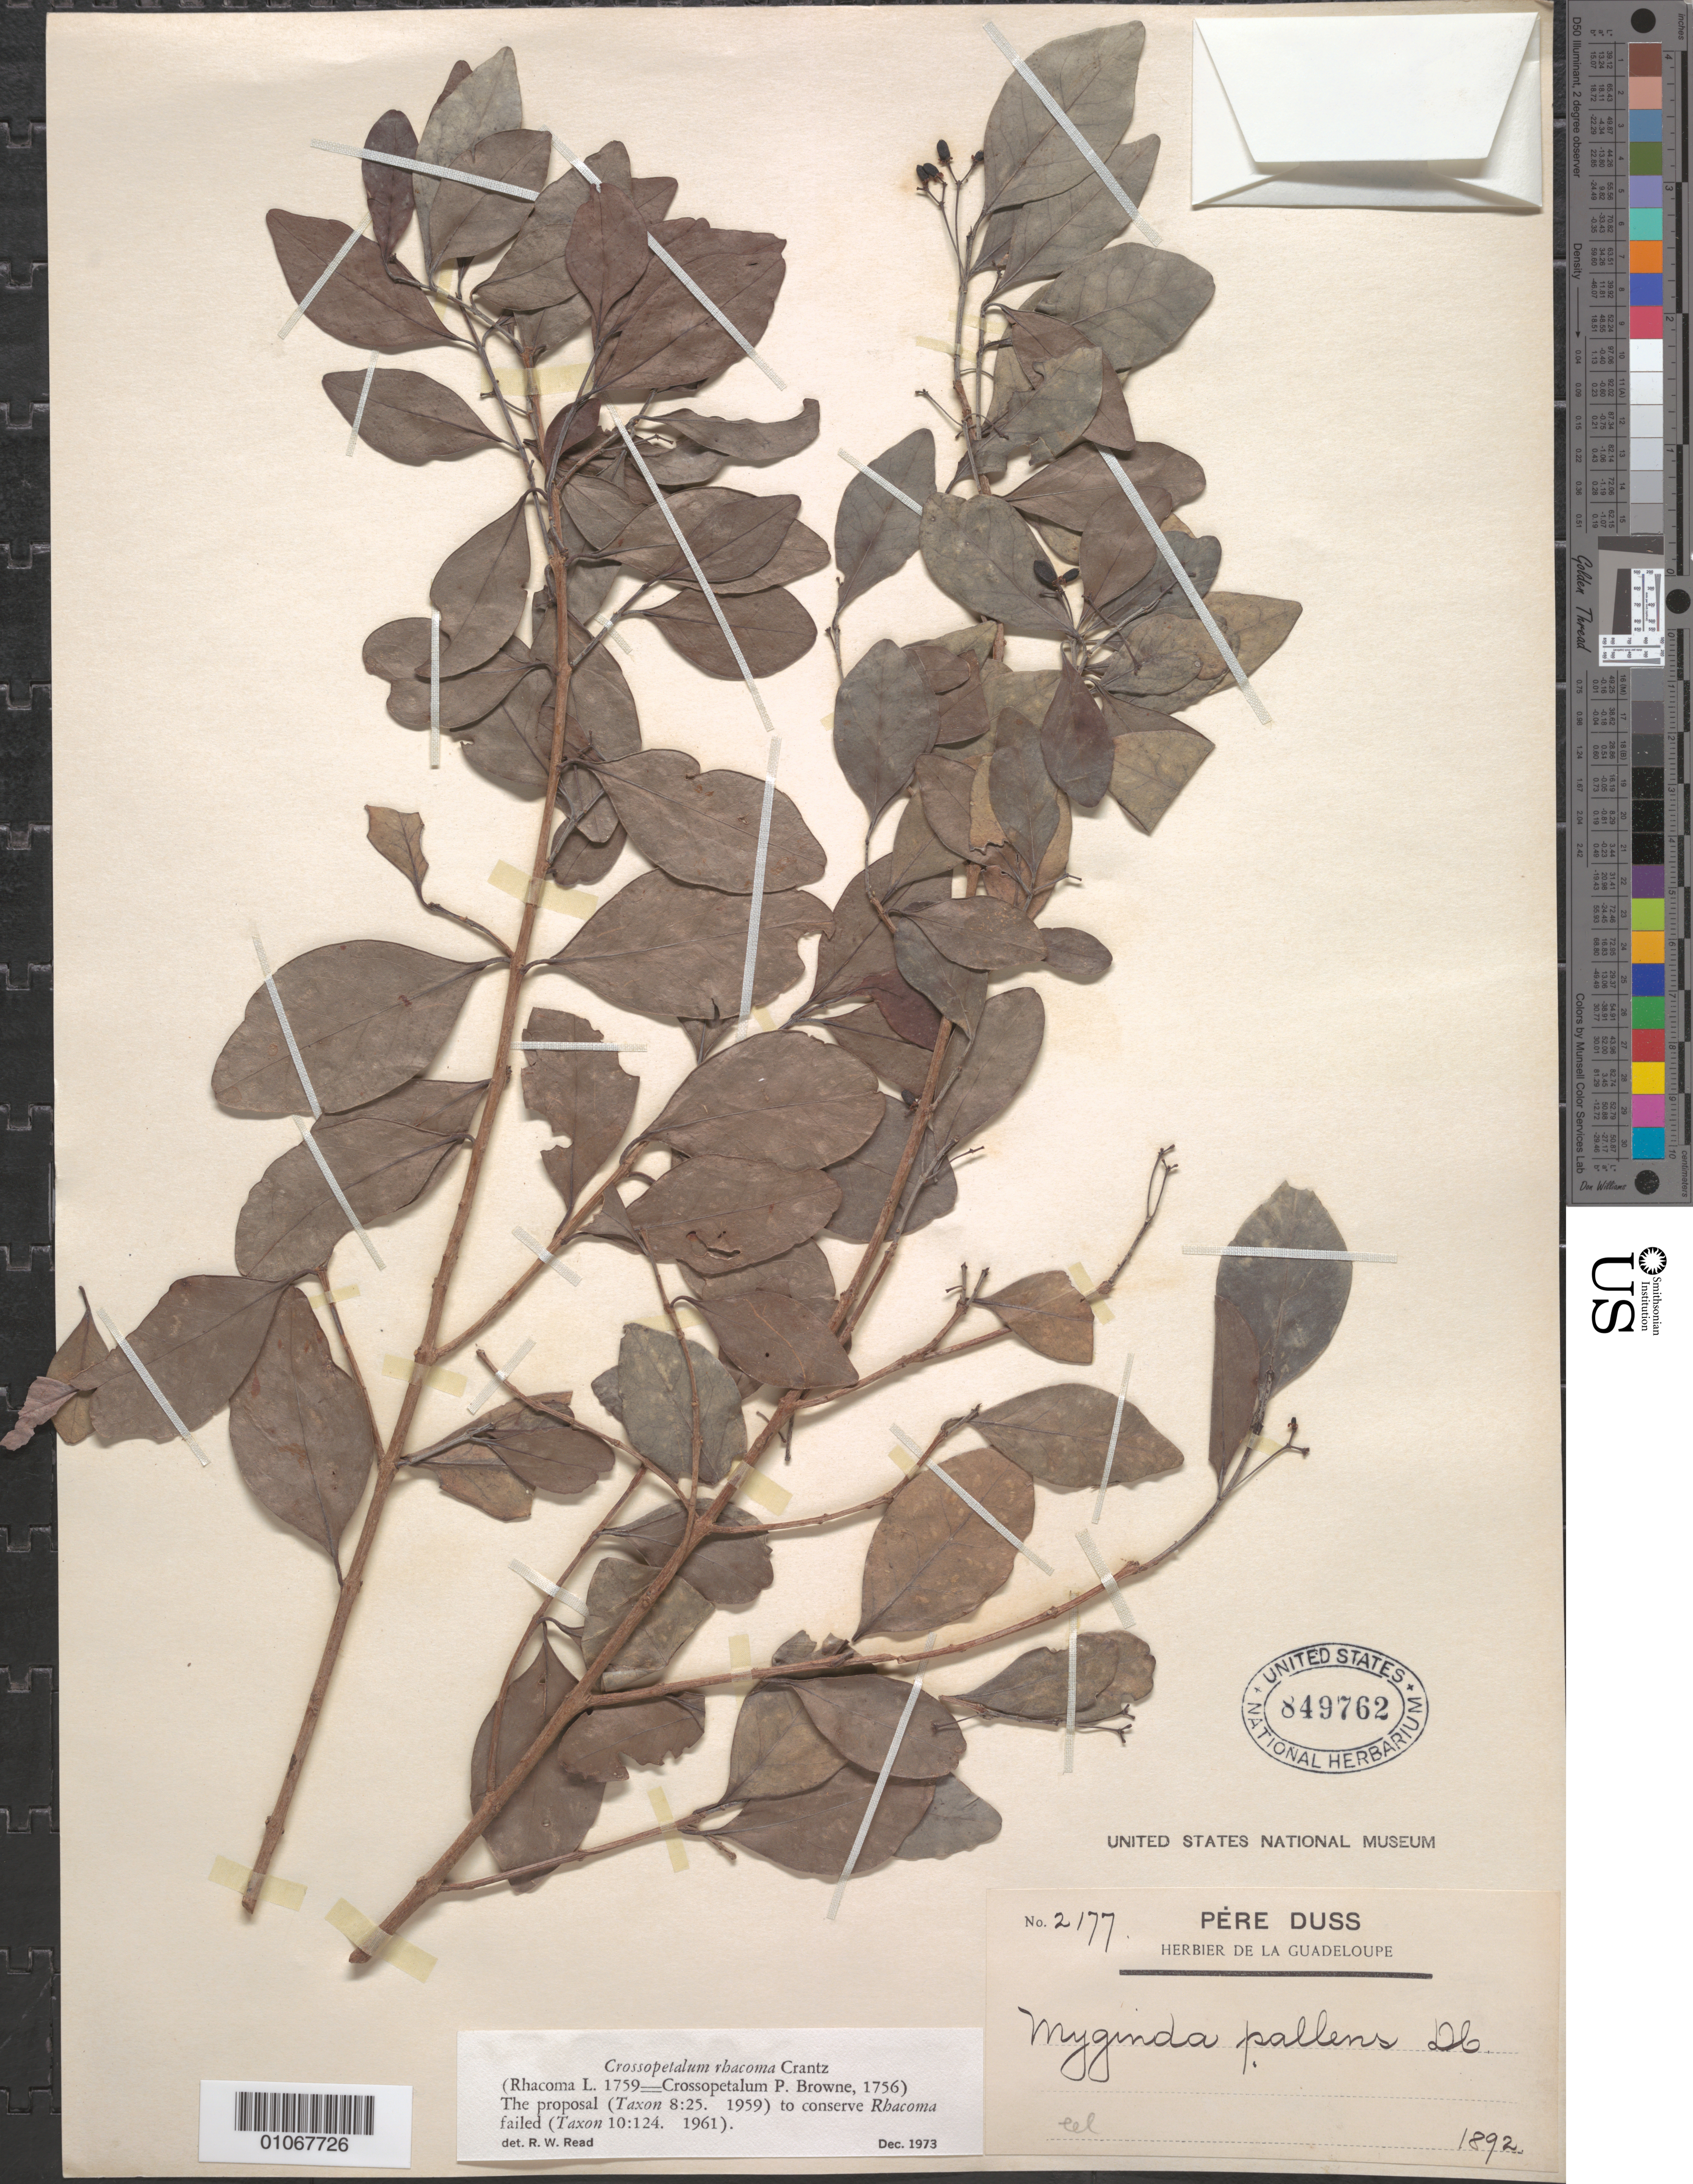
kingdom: Plantae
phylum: Tracheophyta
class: Magnoliopsida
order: Celastrales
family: Celastraceae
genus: Crossopetalum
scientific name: Crossopetalum rhacoma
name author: Crantz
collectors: Père Duss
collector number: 2177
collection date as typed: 01 Jan 1892 to 31 Dec 1892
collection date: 1892-01-01/1892-12-31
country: Guadeloupe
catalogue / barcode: US 849762